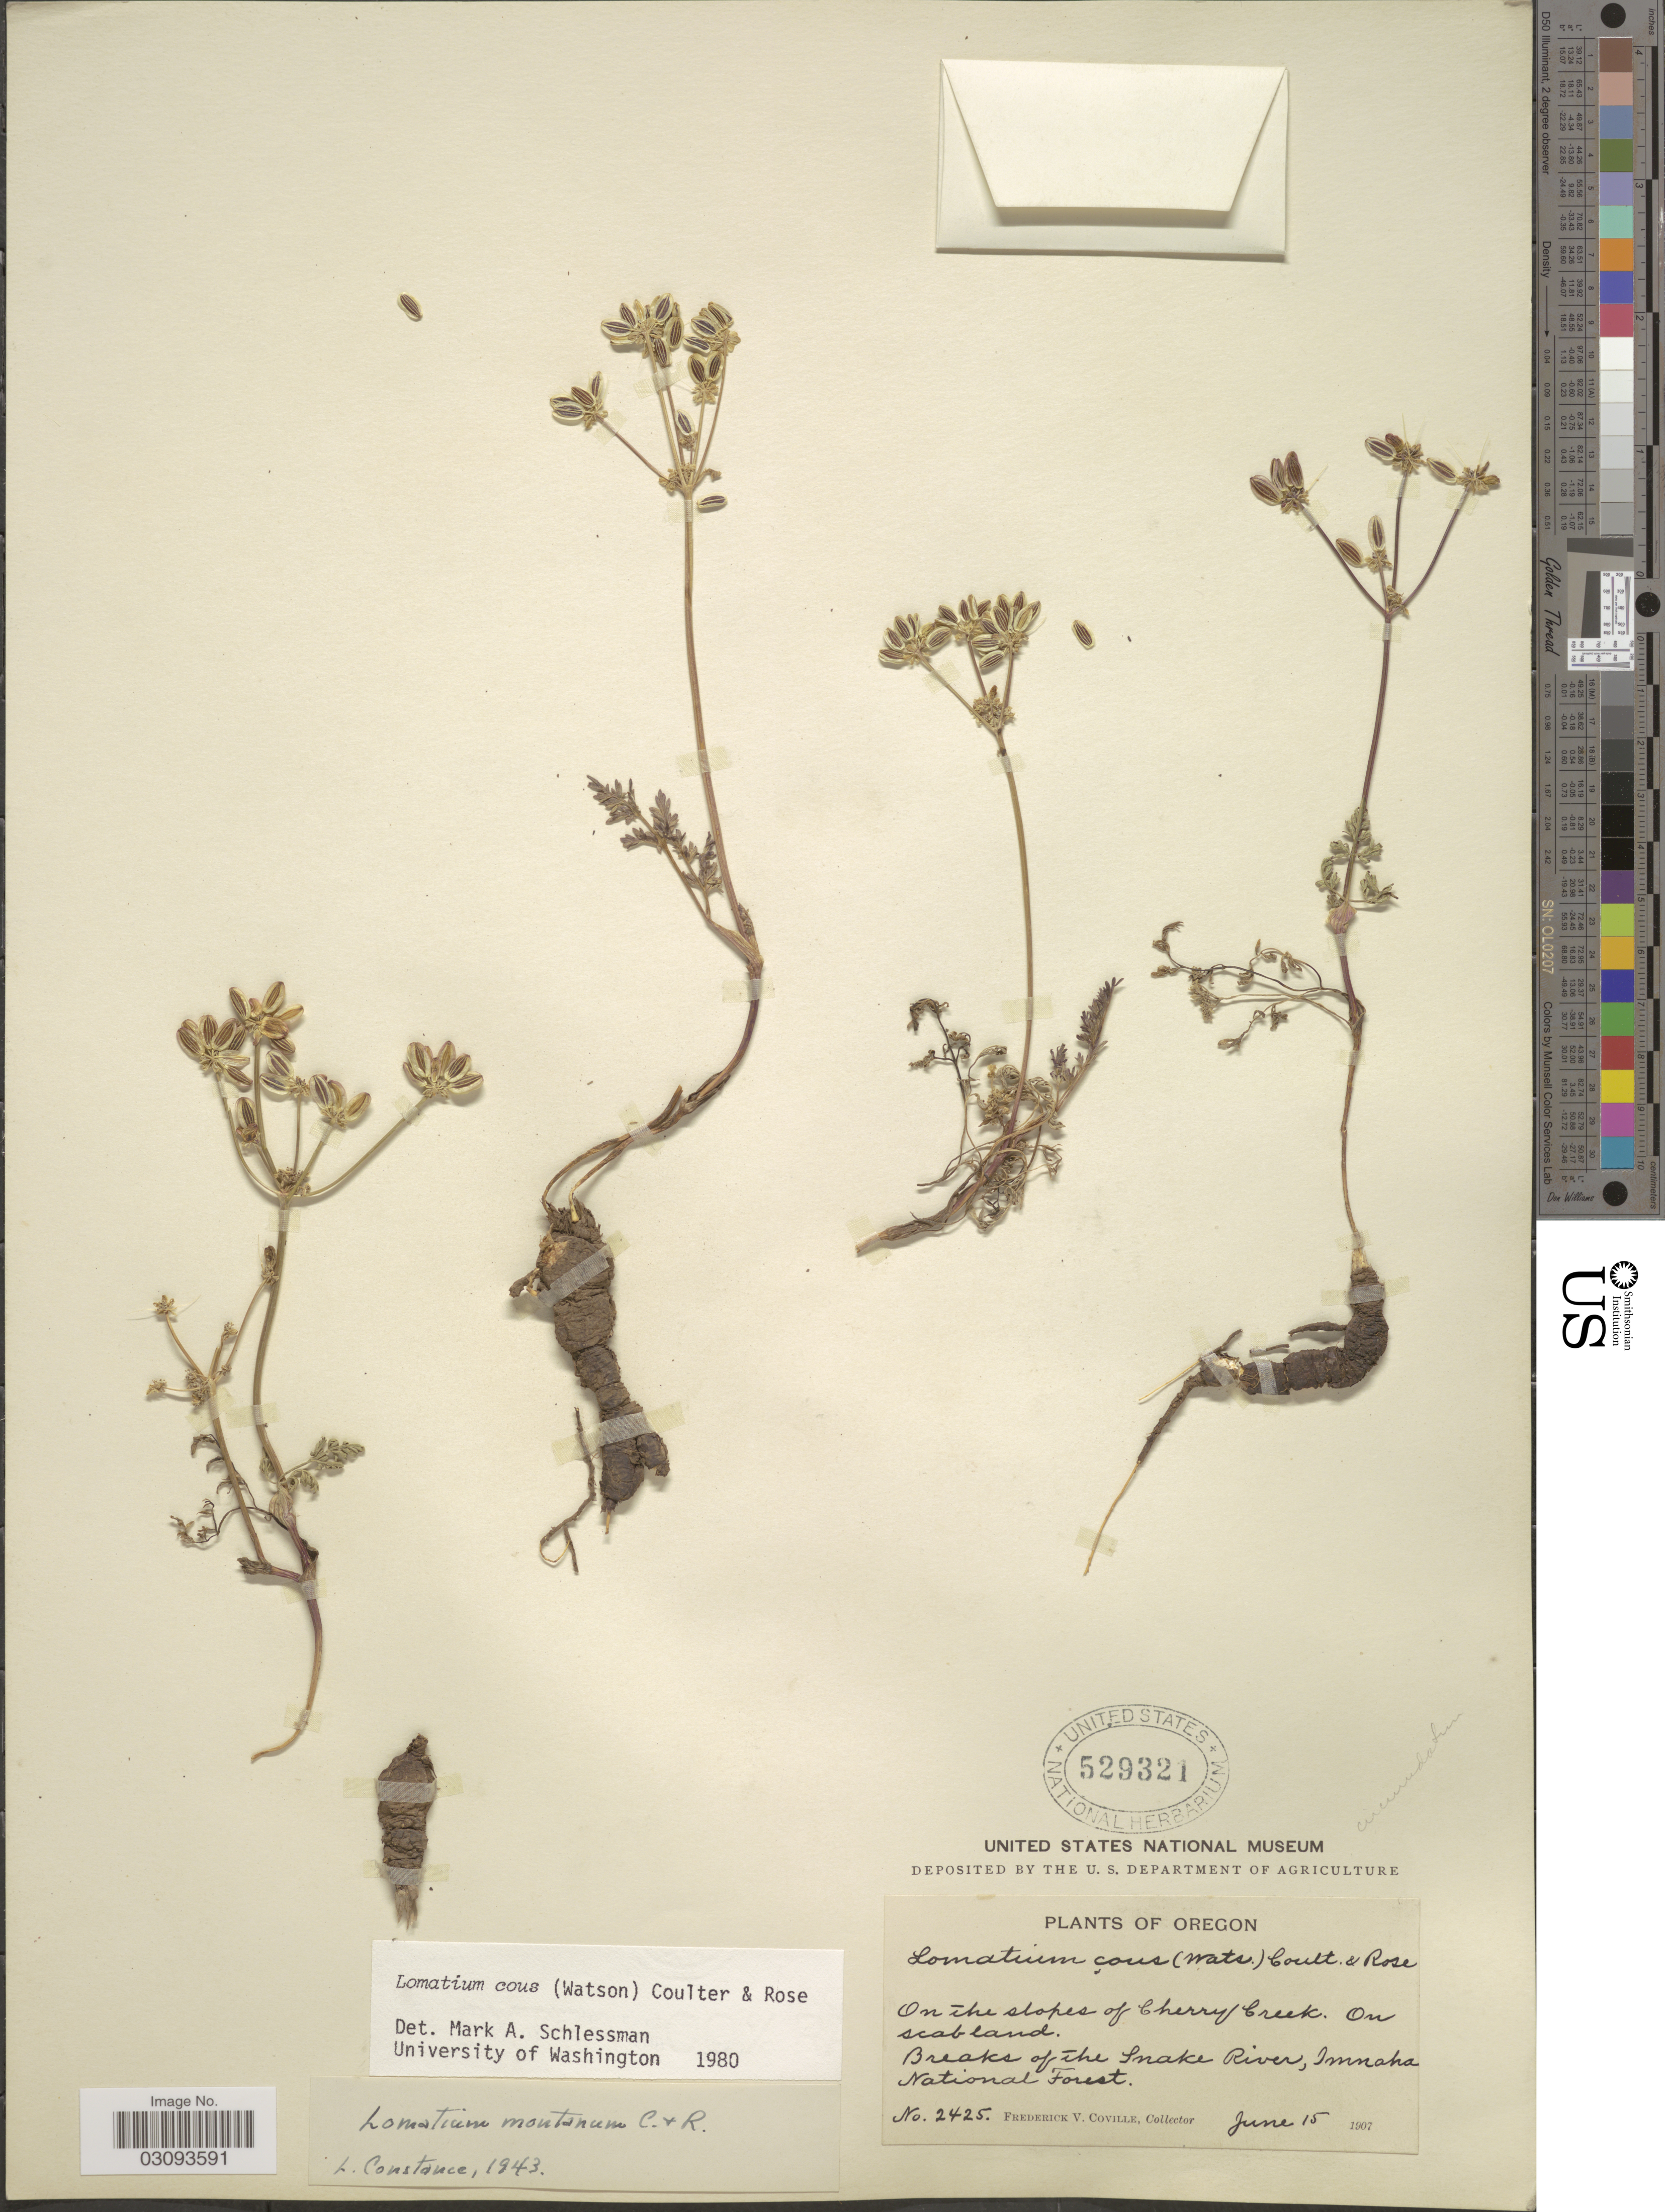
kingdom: Plantae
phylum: Tracheophyta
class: Magnoliopsida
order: Apiales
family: Apiaceae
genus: Lomatium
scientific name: Lomatium cous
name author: (S. Watson) J.M. Coult. & Rose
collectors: F. V. Coville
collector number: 2425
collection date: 1907-06-15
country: United States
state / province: Oregon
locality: On the slopes of Cherry Creek. Breaks of the Snake River, Imnaha National Forest.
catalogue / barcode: US 529321